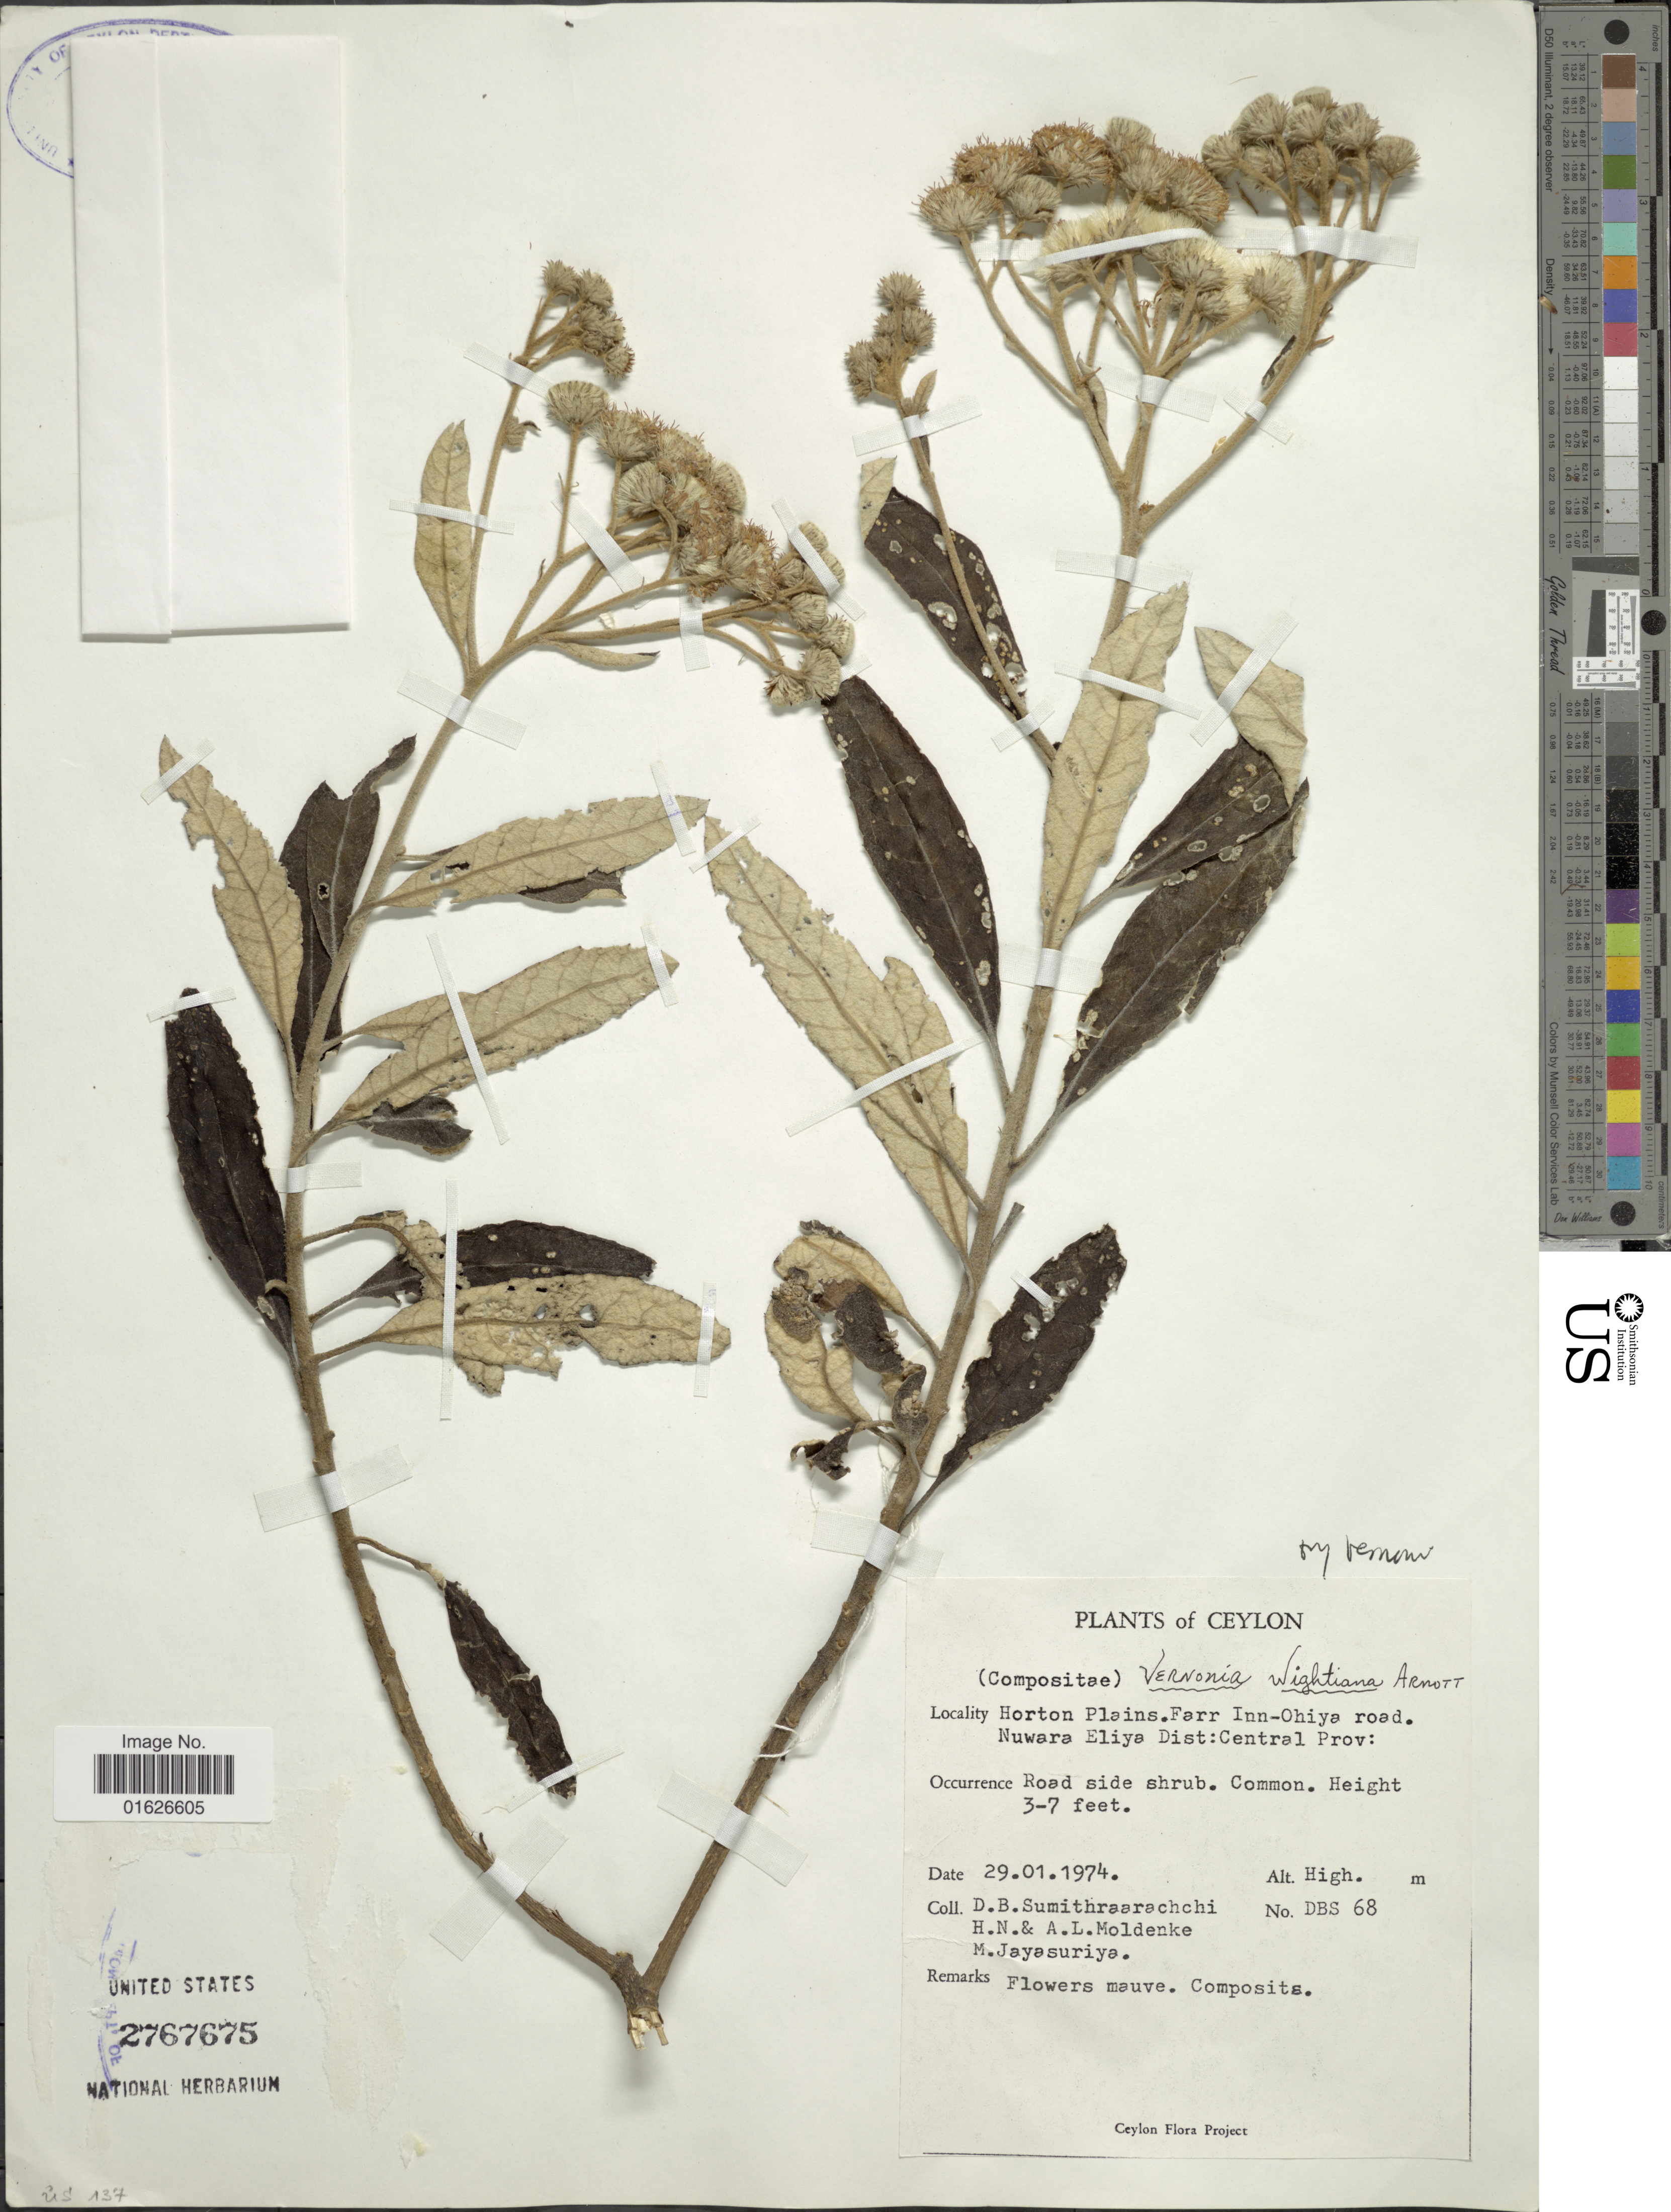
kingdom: Plantae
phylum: Tracheophyta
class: Magnoliopsida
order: Asterales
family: Asteraceae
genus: Uniyala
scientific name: Uniyala wightiana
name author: (Arn.) H. Rob. & Skvarla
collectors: D. B. Sumithraarachchi, H. N. Moldenke, A. L. Moldenke & M. Jayasuriya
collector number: DBS 68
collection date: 1974-01-29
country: Sri Lanka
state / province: Central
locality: Ceylon, Horton Plains, Farr Inn-Ohiya road, Nuwara Eliya Distr. Central Prov.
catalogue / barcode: US 2767675